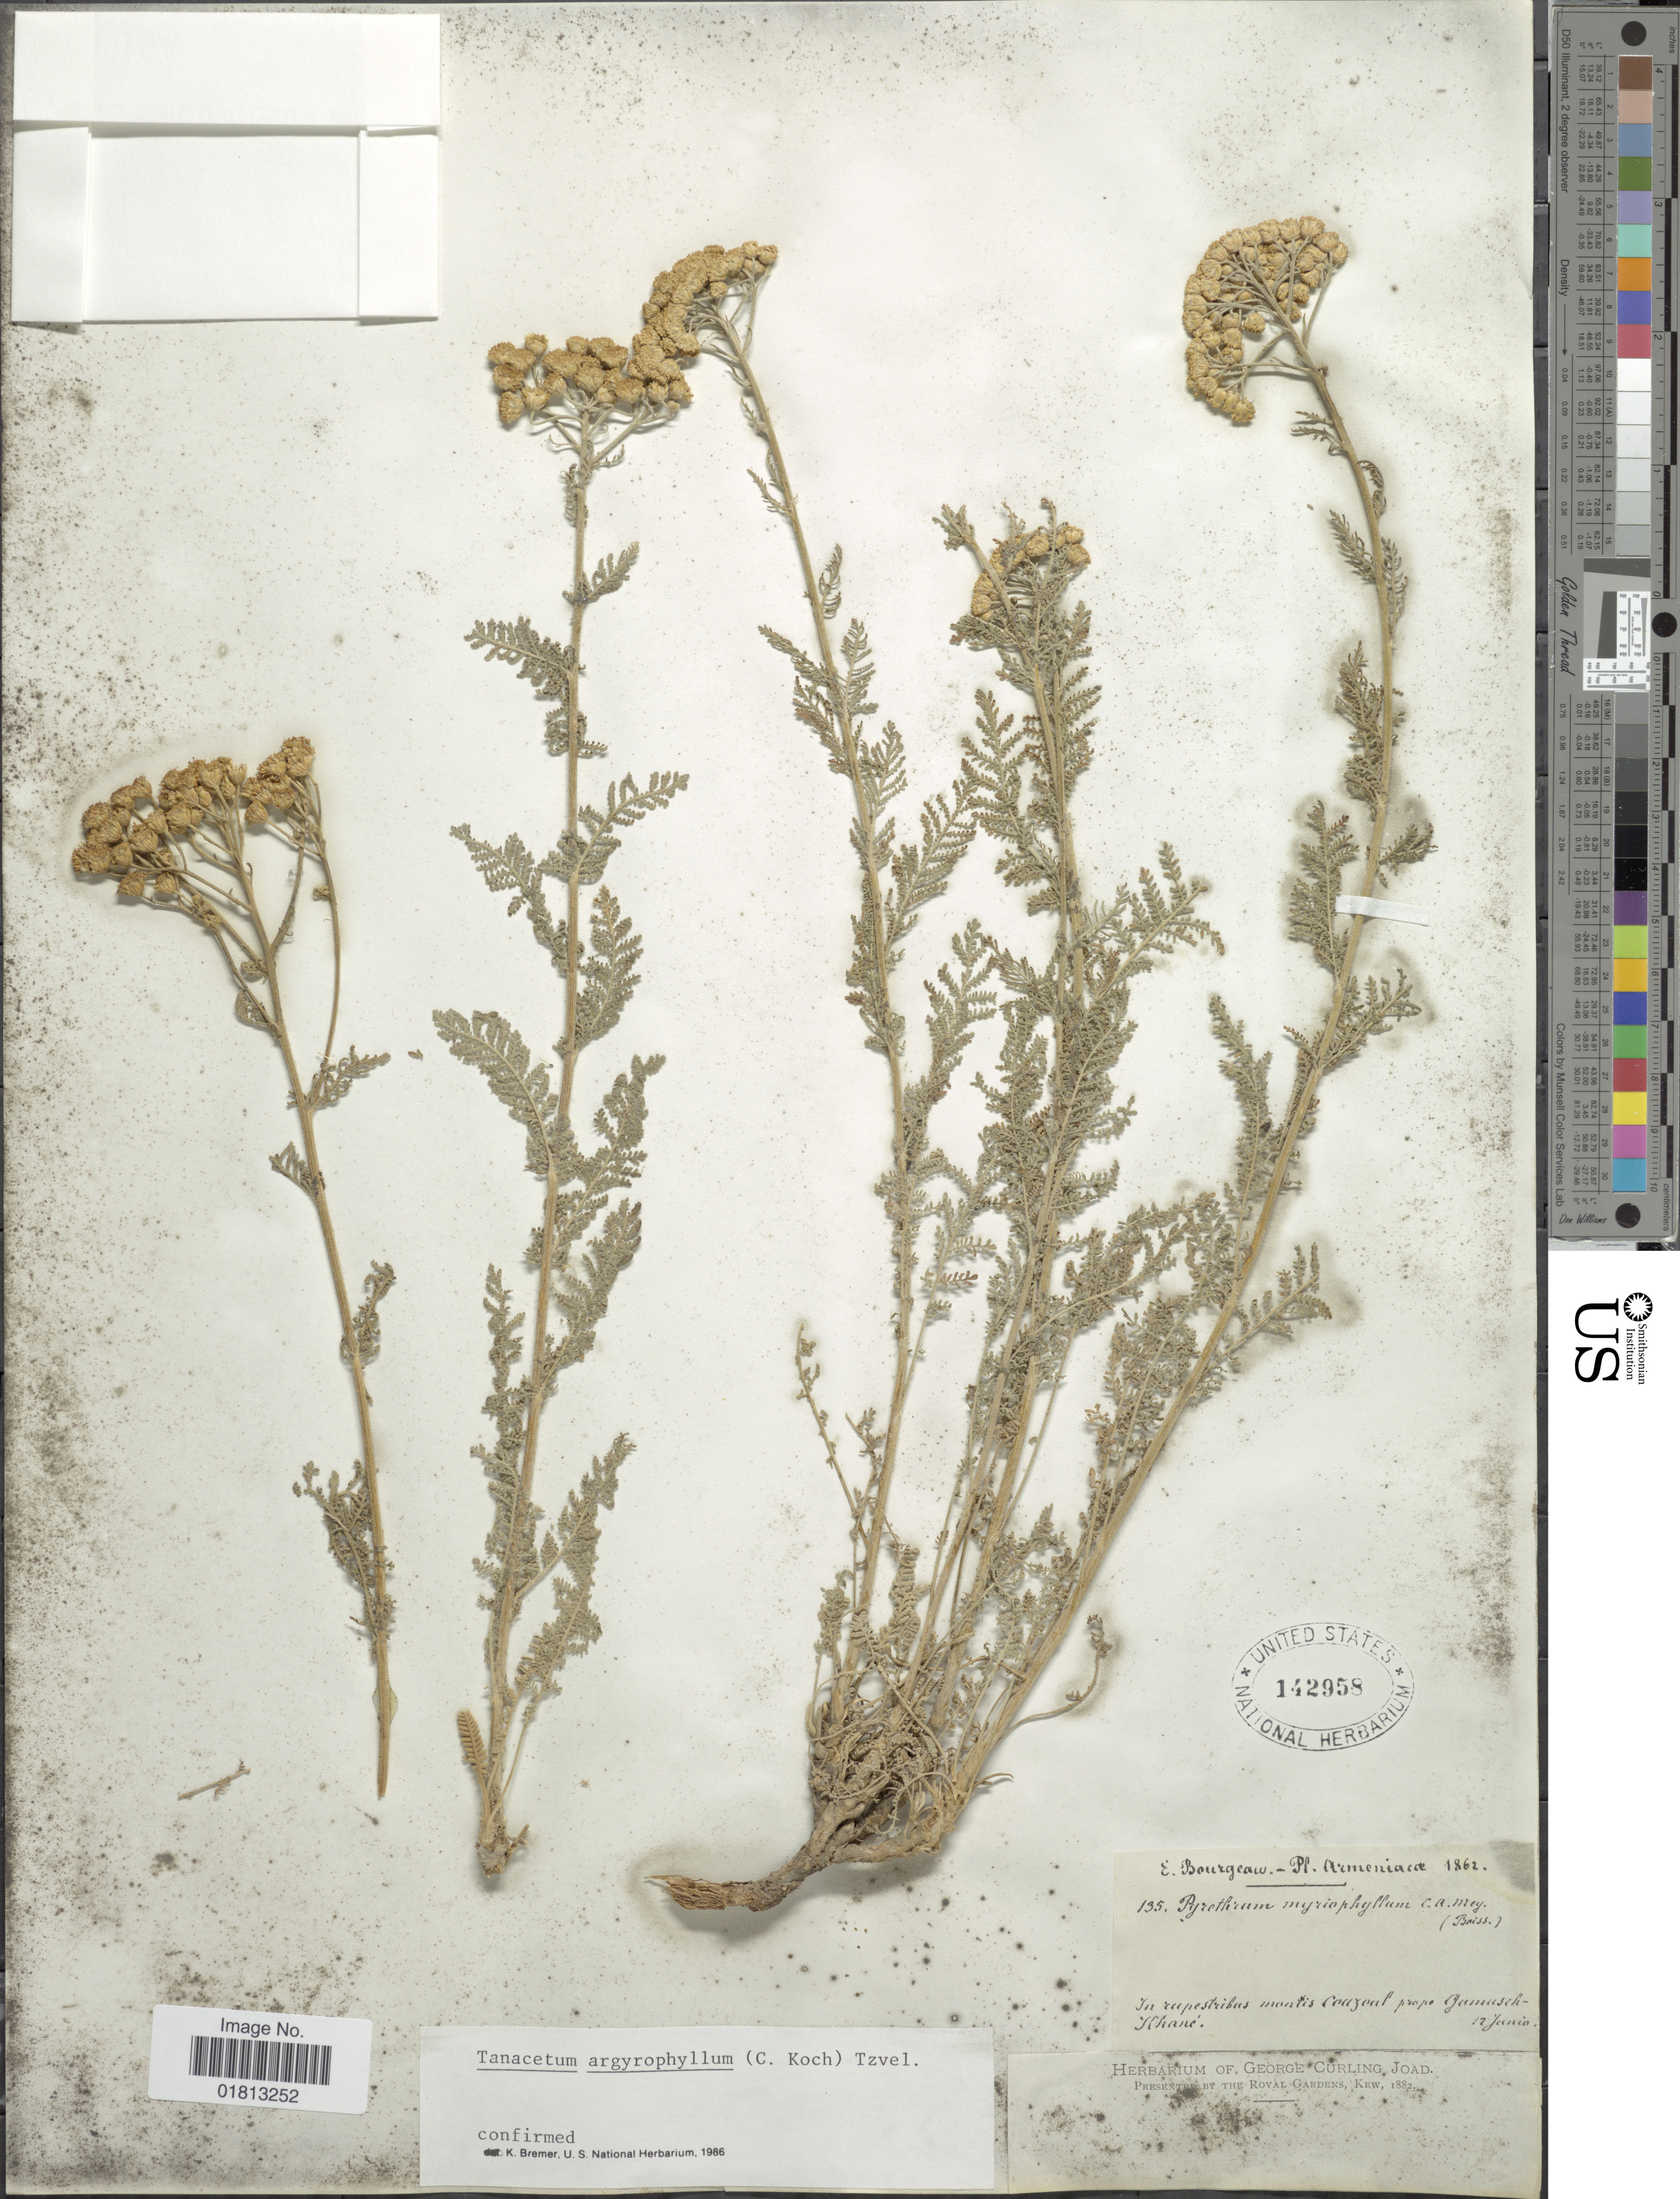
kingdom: Plantae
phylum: Tracheophyta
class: Magnoliopsida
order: Asterales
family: Asteraceae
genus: Tanacetum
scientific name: Tanacetum argyrophyllum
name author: (C. Koch) Tzvelev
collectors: E. Bourgeau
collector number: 135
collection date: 1862-06-12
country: Turkey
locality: In rupestribus montis Couzoul prope Gumusch-Khane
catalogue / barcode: US 142958